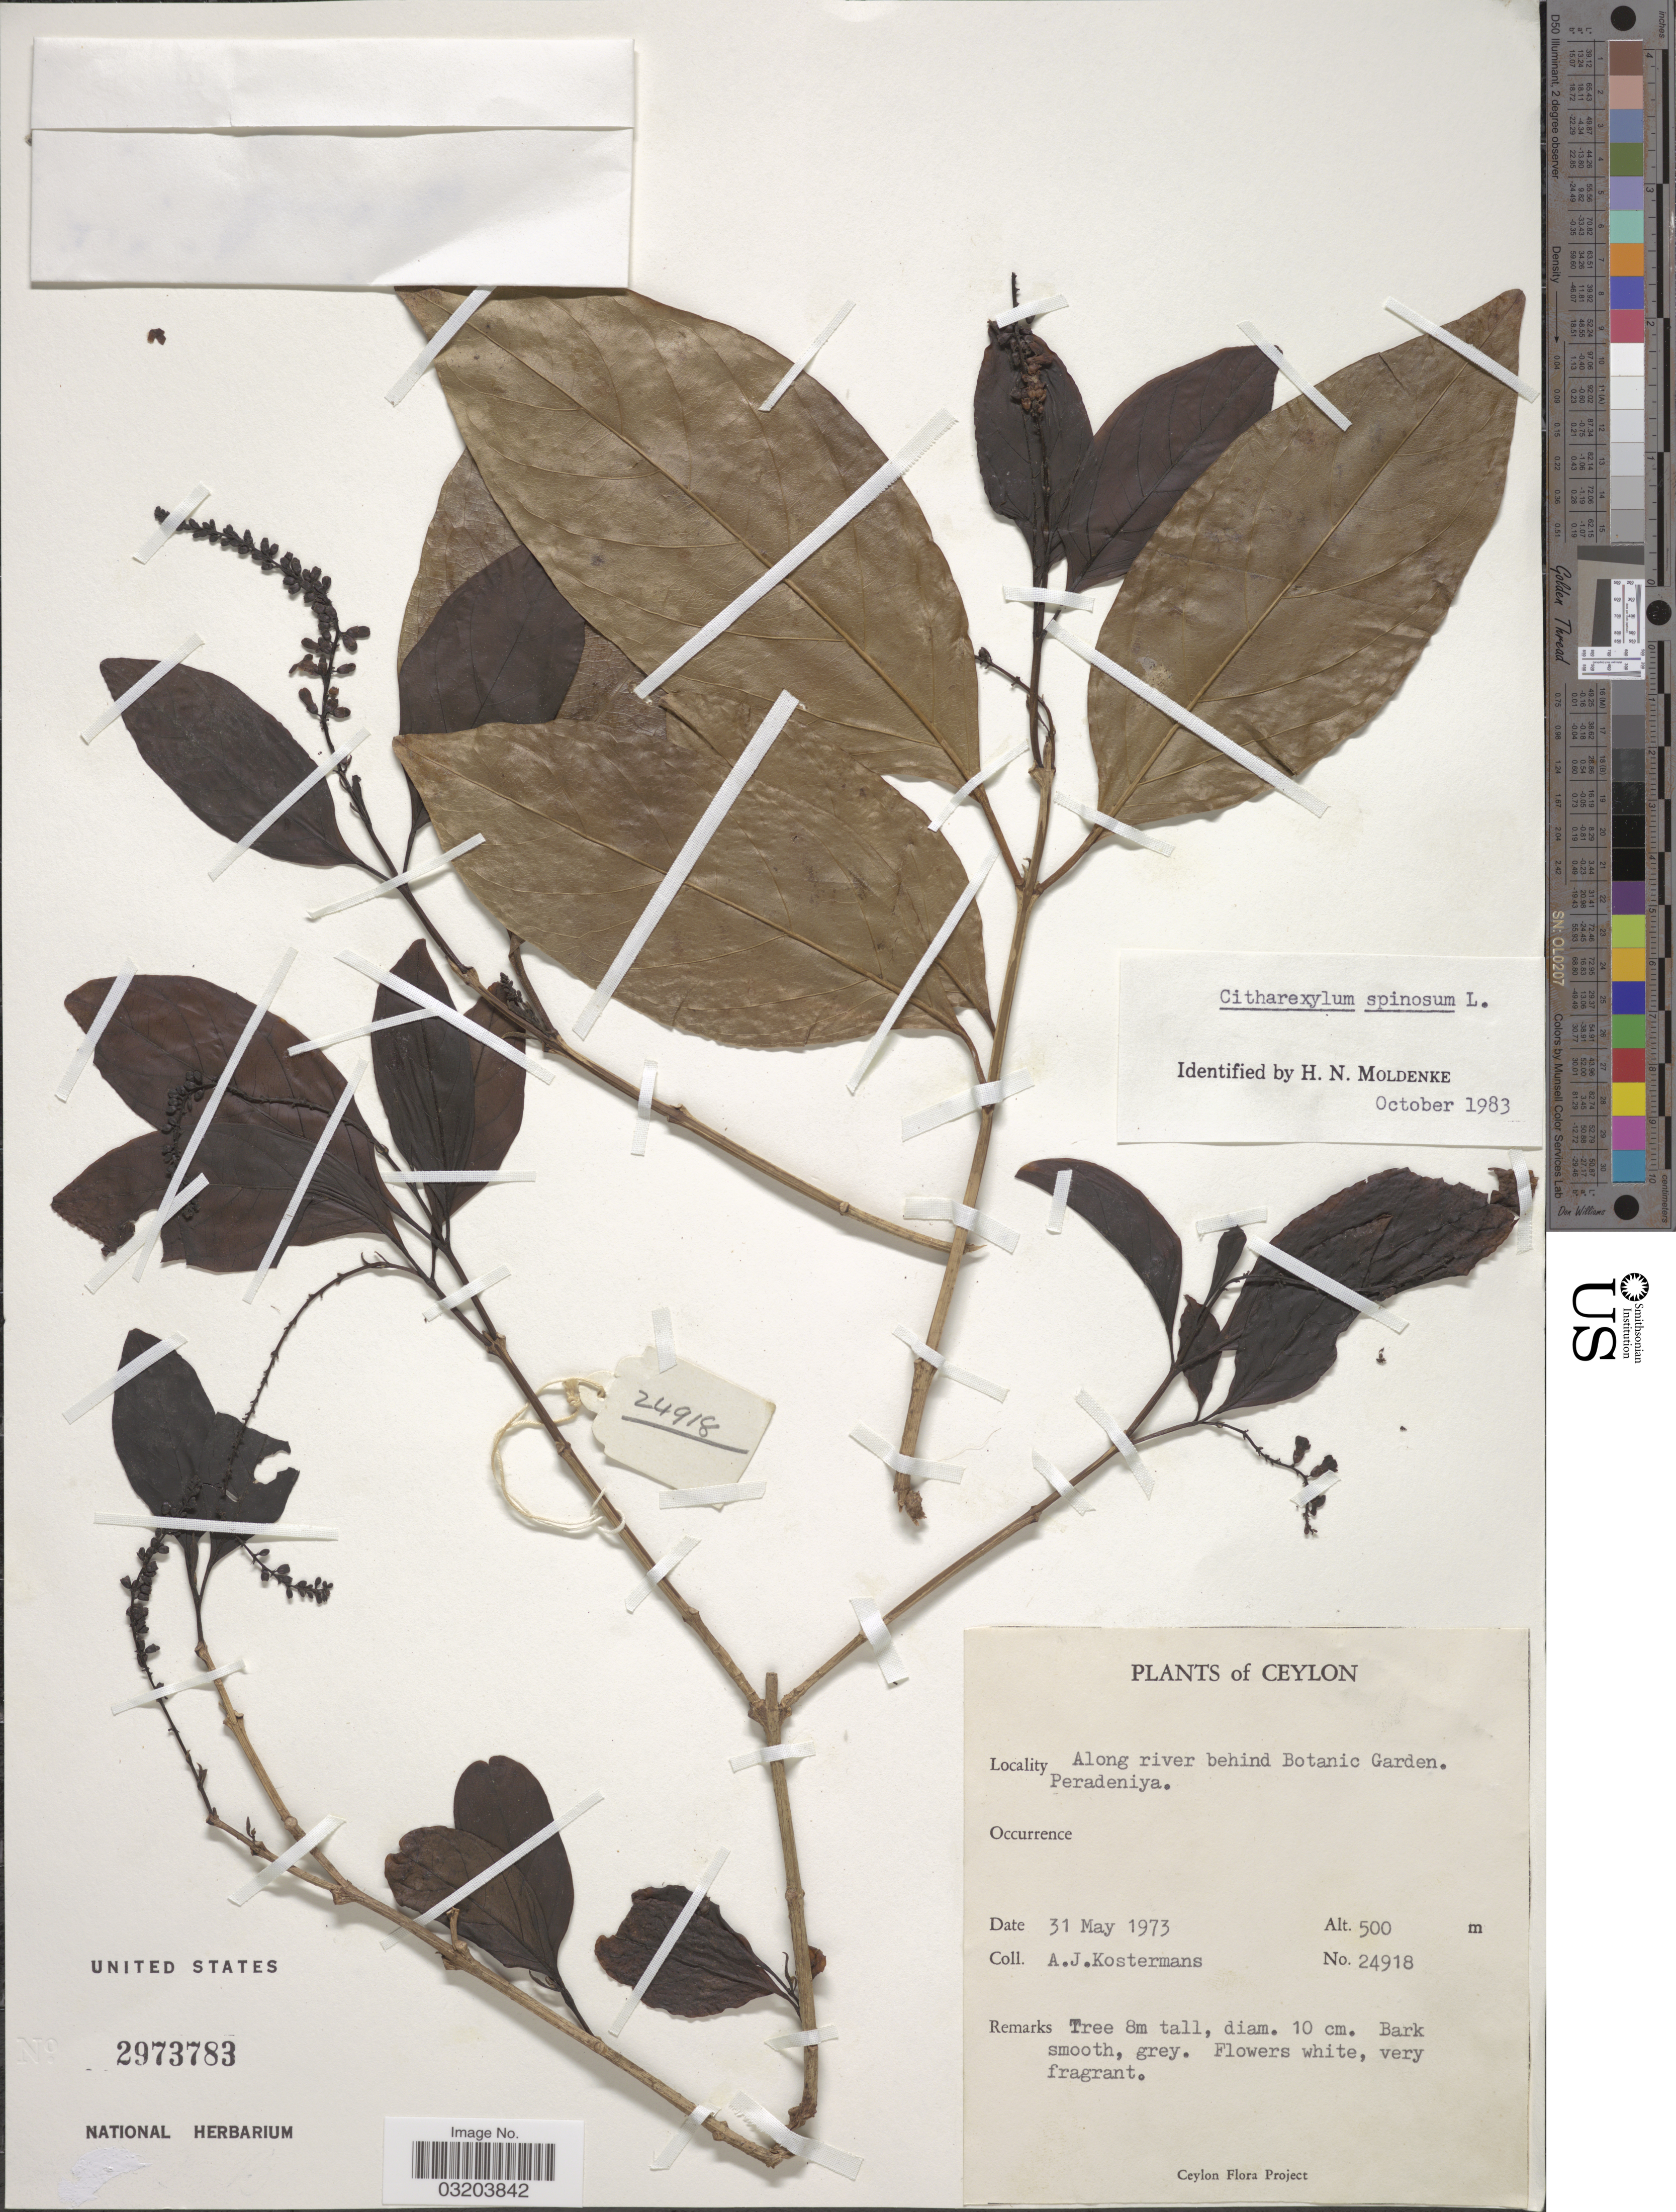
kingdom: Plantae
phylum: Tracheophyta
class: Magnoliopsida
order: Lamiales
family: Verbenaceae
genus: Citharexylum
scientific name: Citharexylum spinosum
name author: L.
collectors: A. J. G. Kostermans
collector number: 24918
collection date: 1973-05-31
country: Sri Lanka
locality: Ceylon. Along river behind Botanic Garden. Peradeniya.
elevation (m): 500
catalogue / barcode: US 2973783